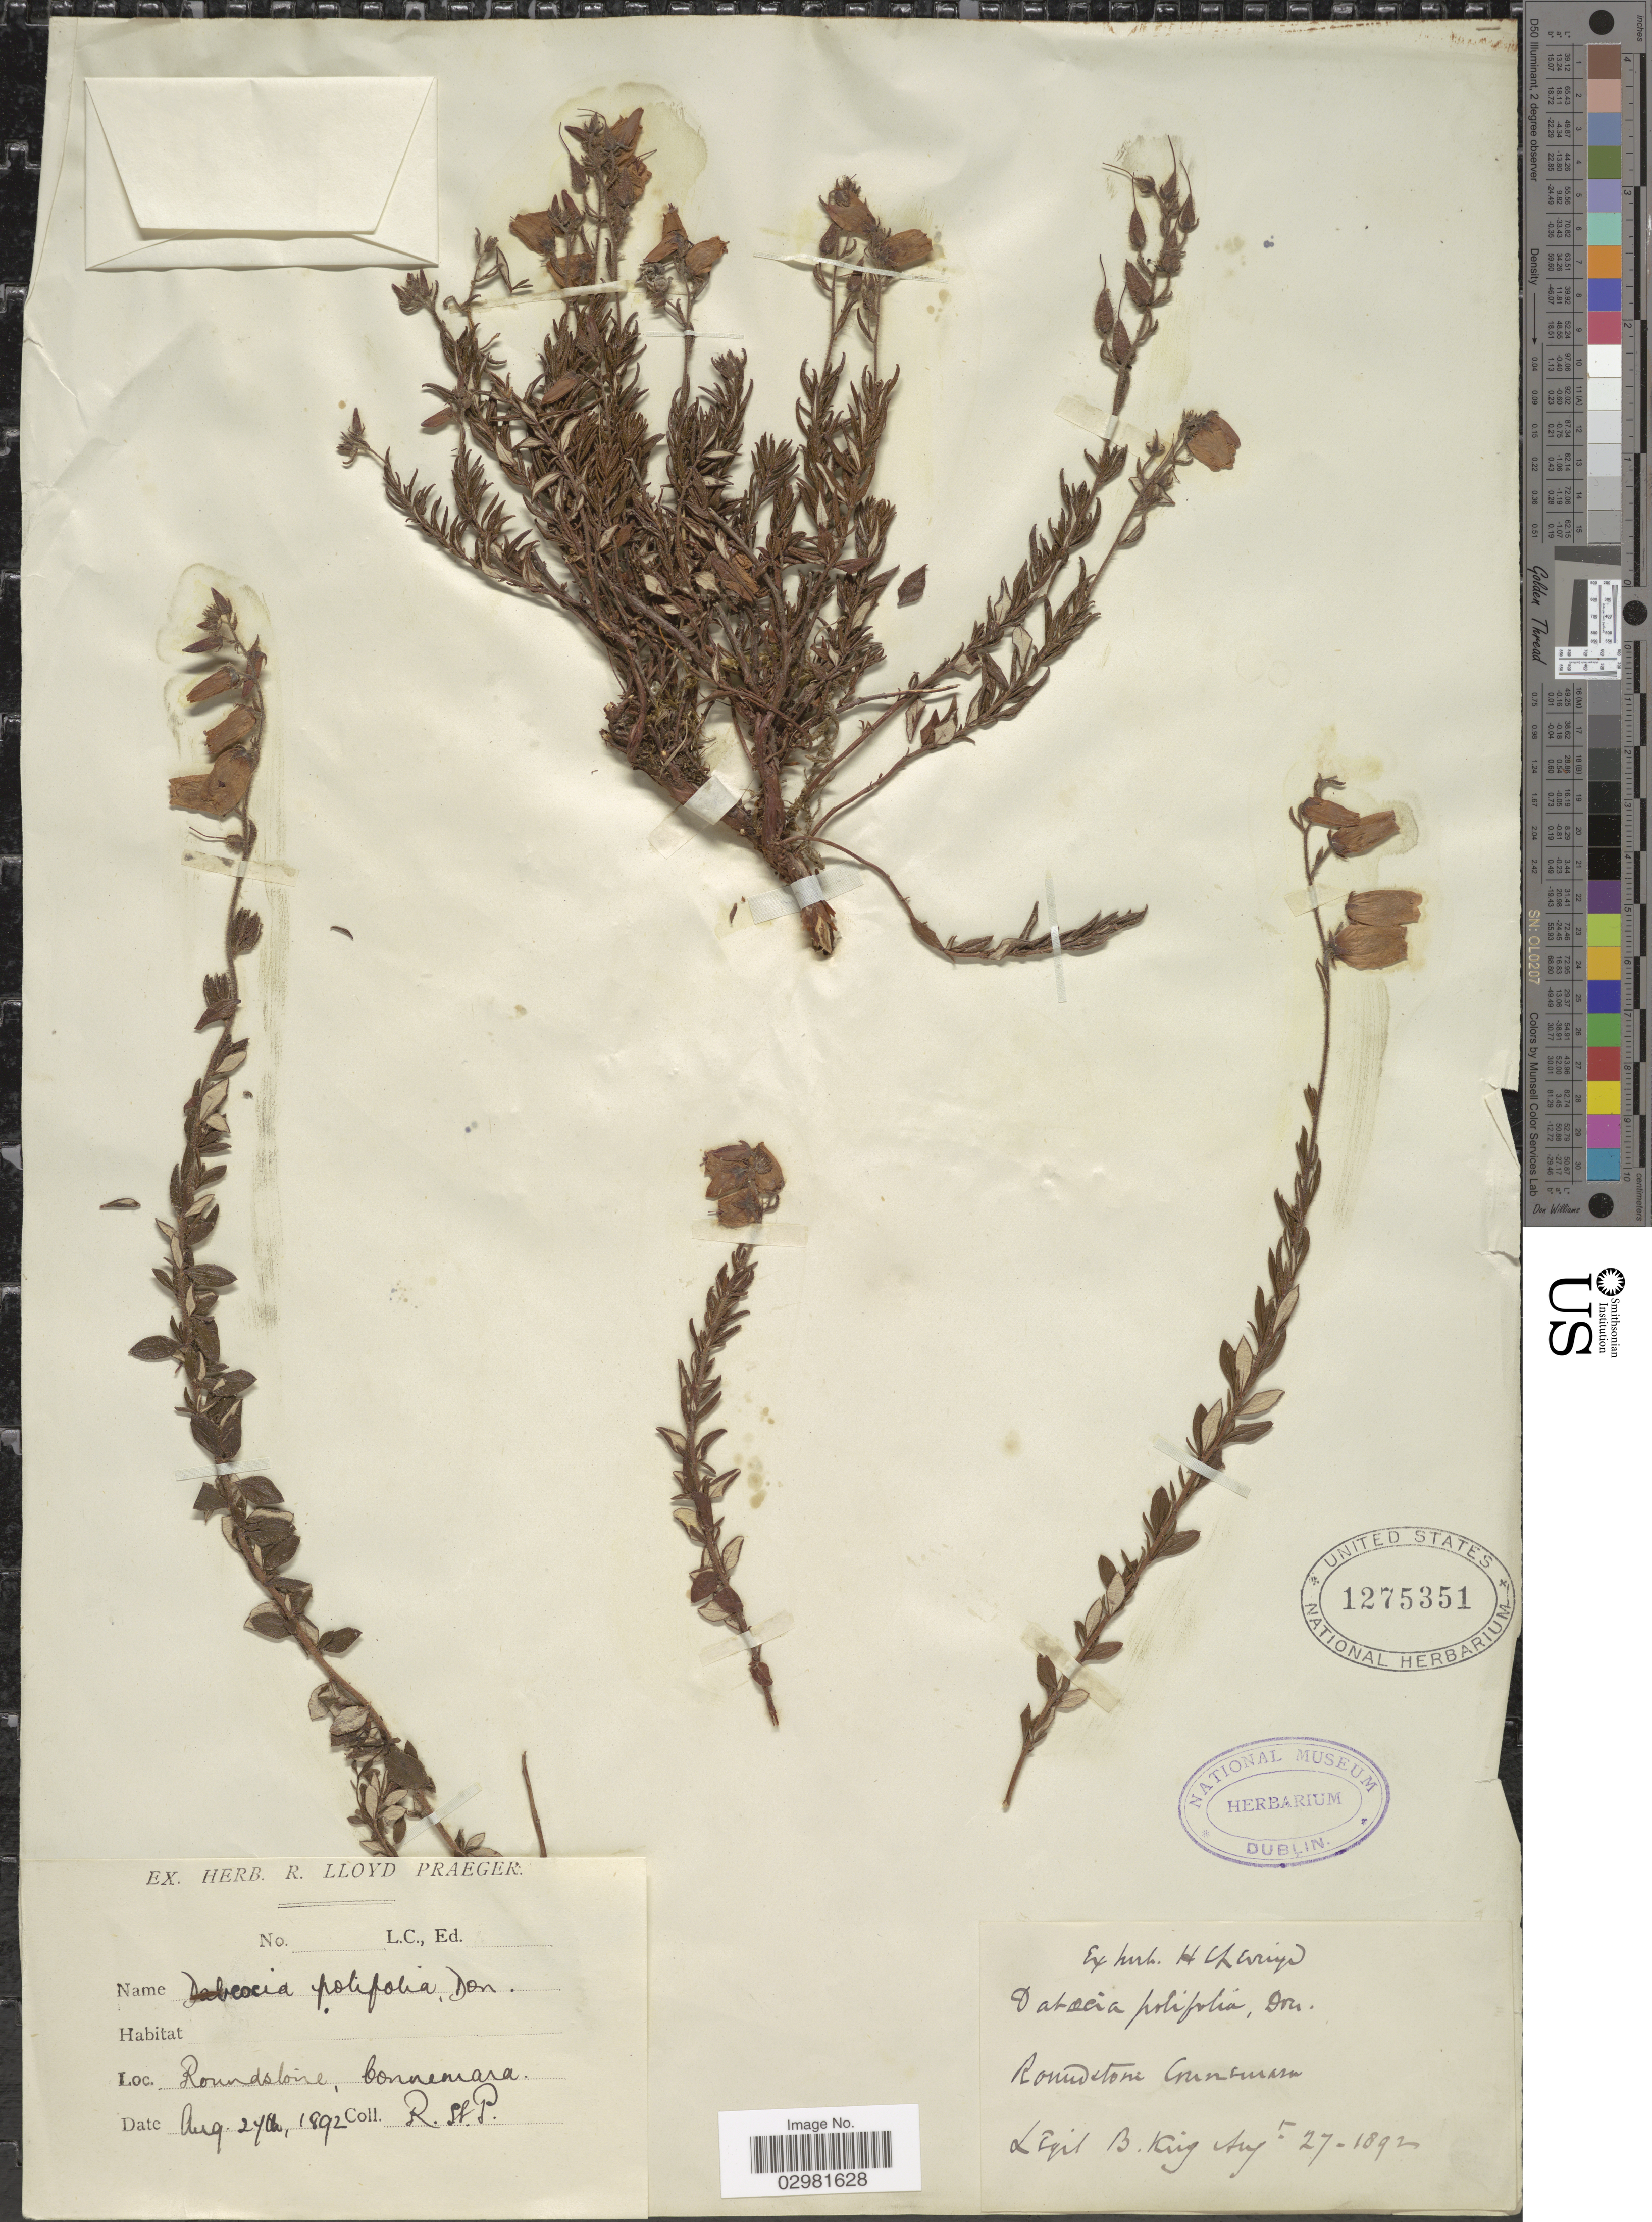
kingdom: Plantae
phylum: Tracheophyta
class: Magnoliopsida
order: Ericales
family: Ericaceae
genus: Daboecia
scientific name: Daboecia polifolia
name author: D. Don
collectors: R. Praeger & B. King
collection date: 1892-08-27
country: Ireland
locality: Roundstone, Connemara.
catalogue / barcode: US 1275351